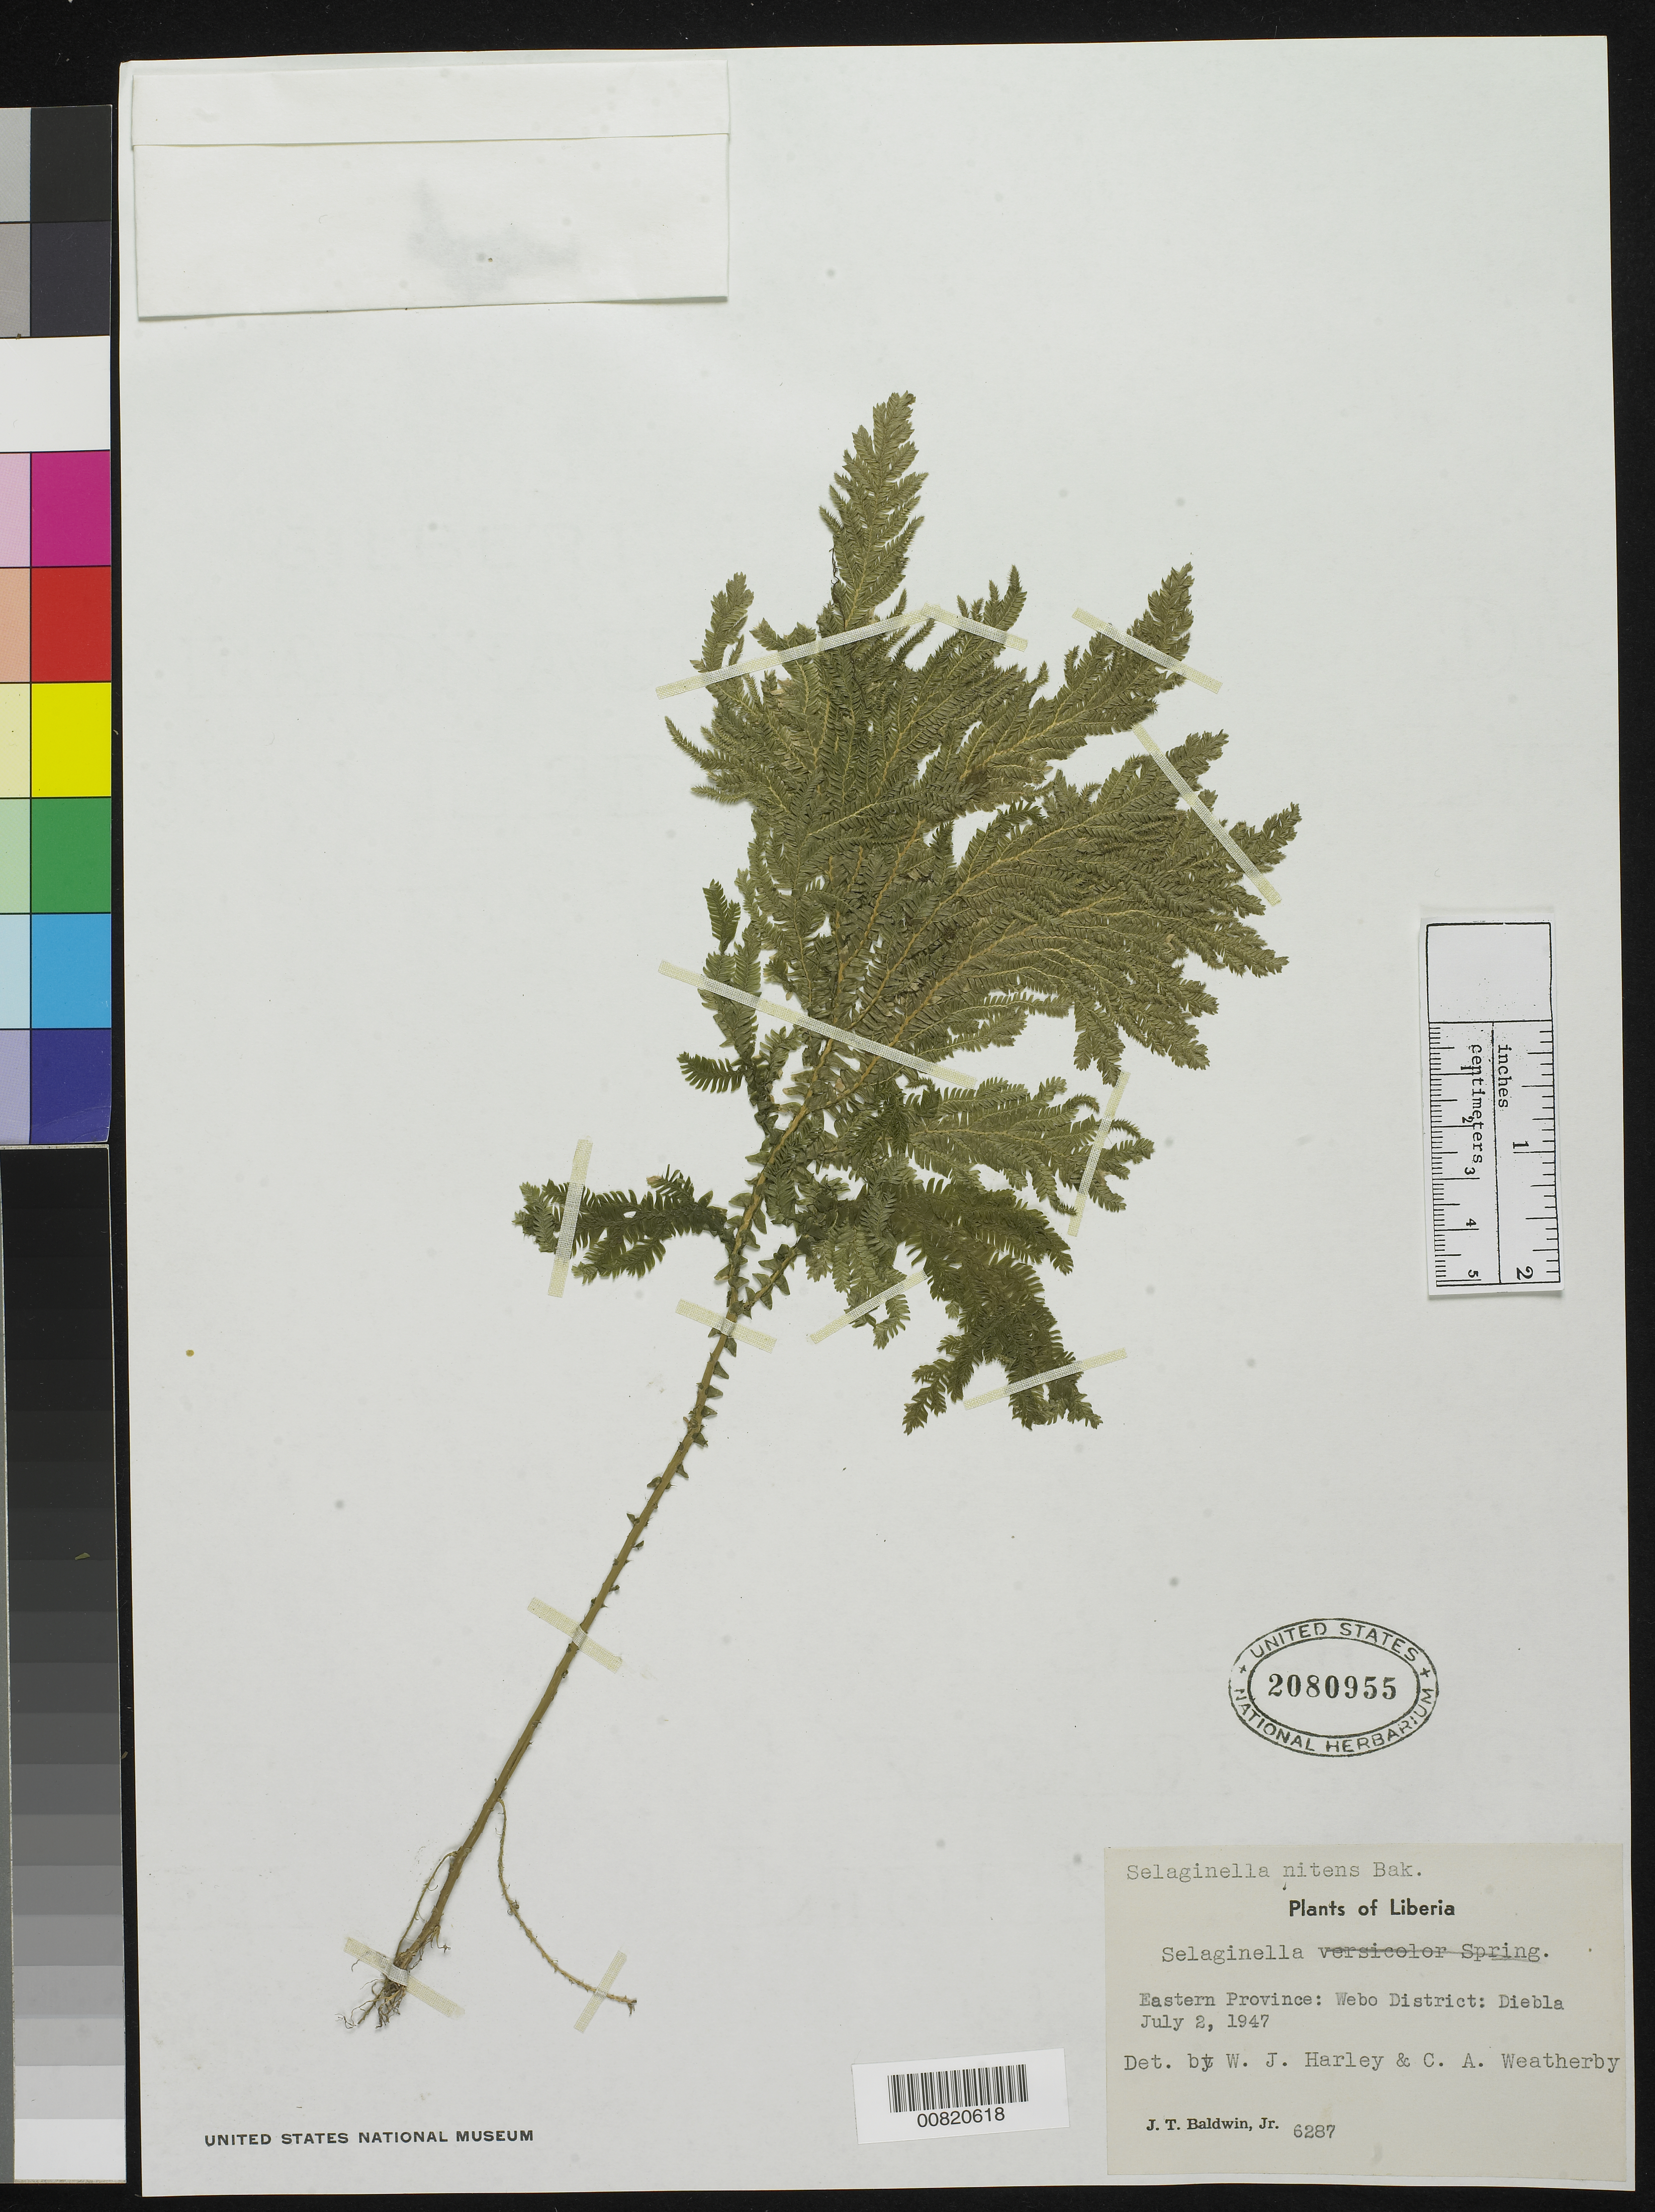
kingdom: Plantae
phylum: Tracheophyta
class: Lycopodiopsida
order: Selaginellales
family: Selaginellaceae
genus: Selaginella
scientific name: Selaginella nitens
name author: Baker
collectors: J. T. Baldwin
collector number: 6287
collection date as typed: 2 Jun 1947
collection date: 1947-06-02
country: Liberia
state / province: River Gee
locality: Eastern Province: Webo District, Diebla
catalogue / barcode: US 2080955